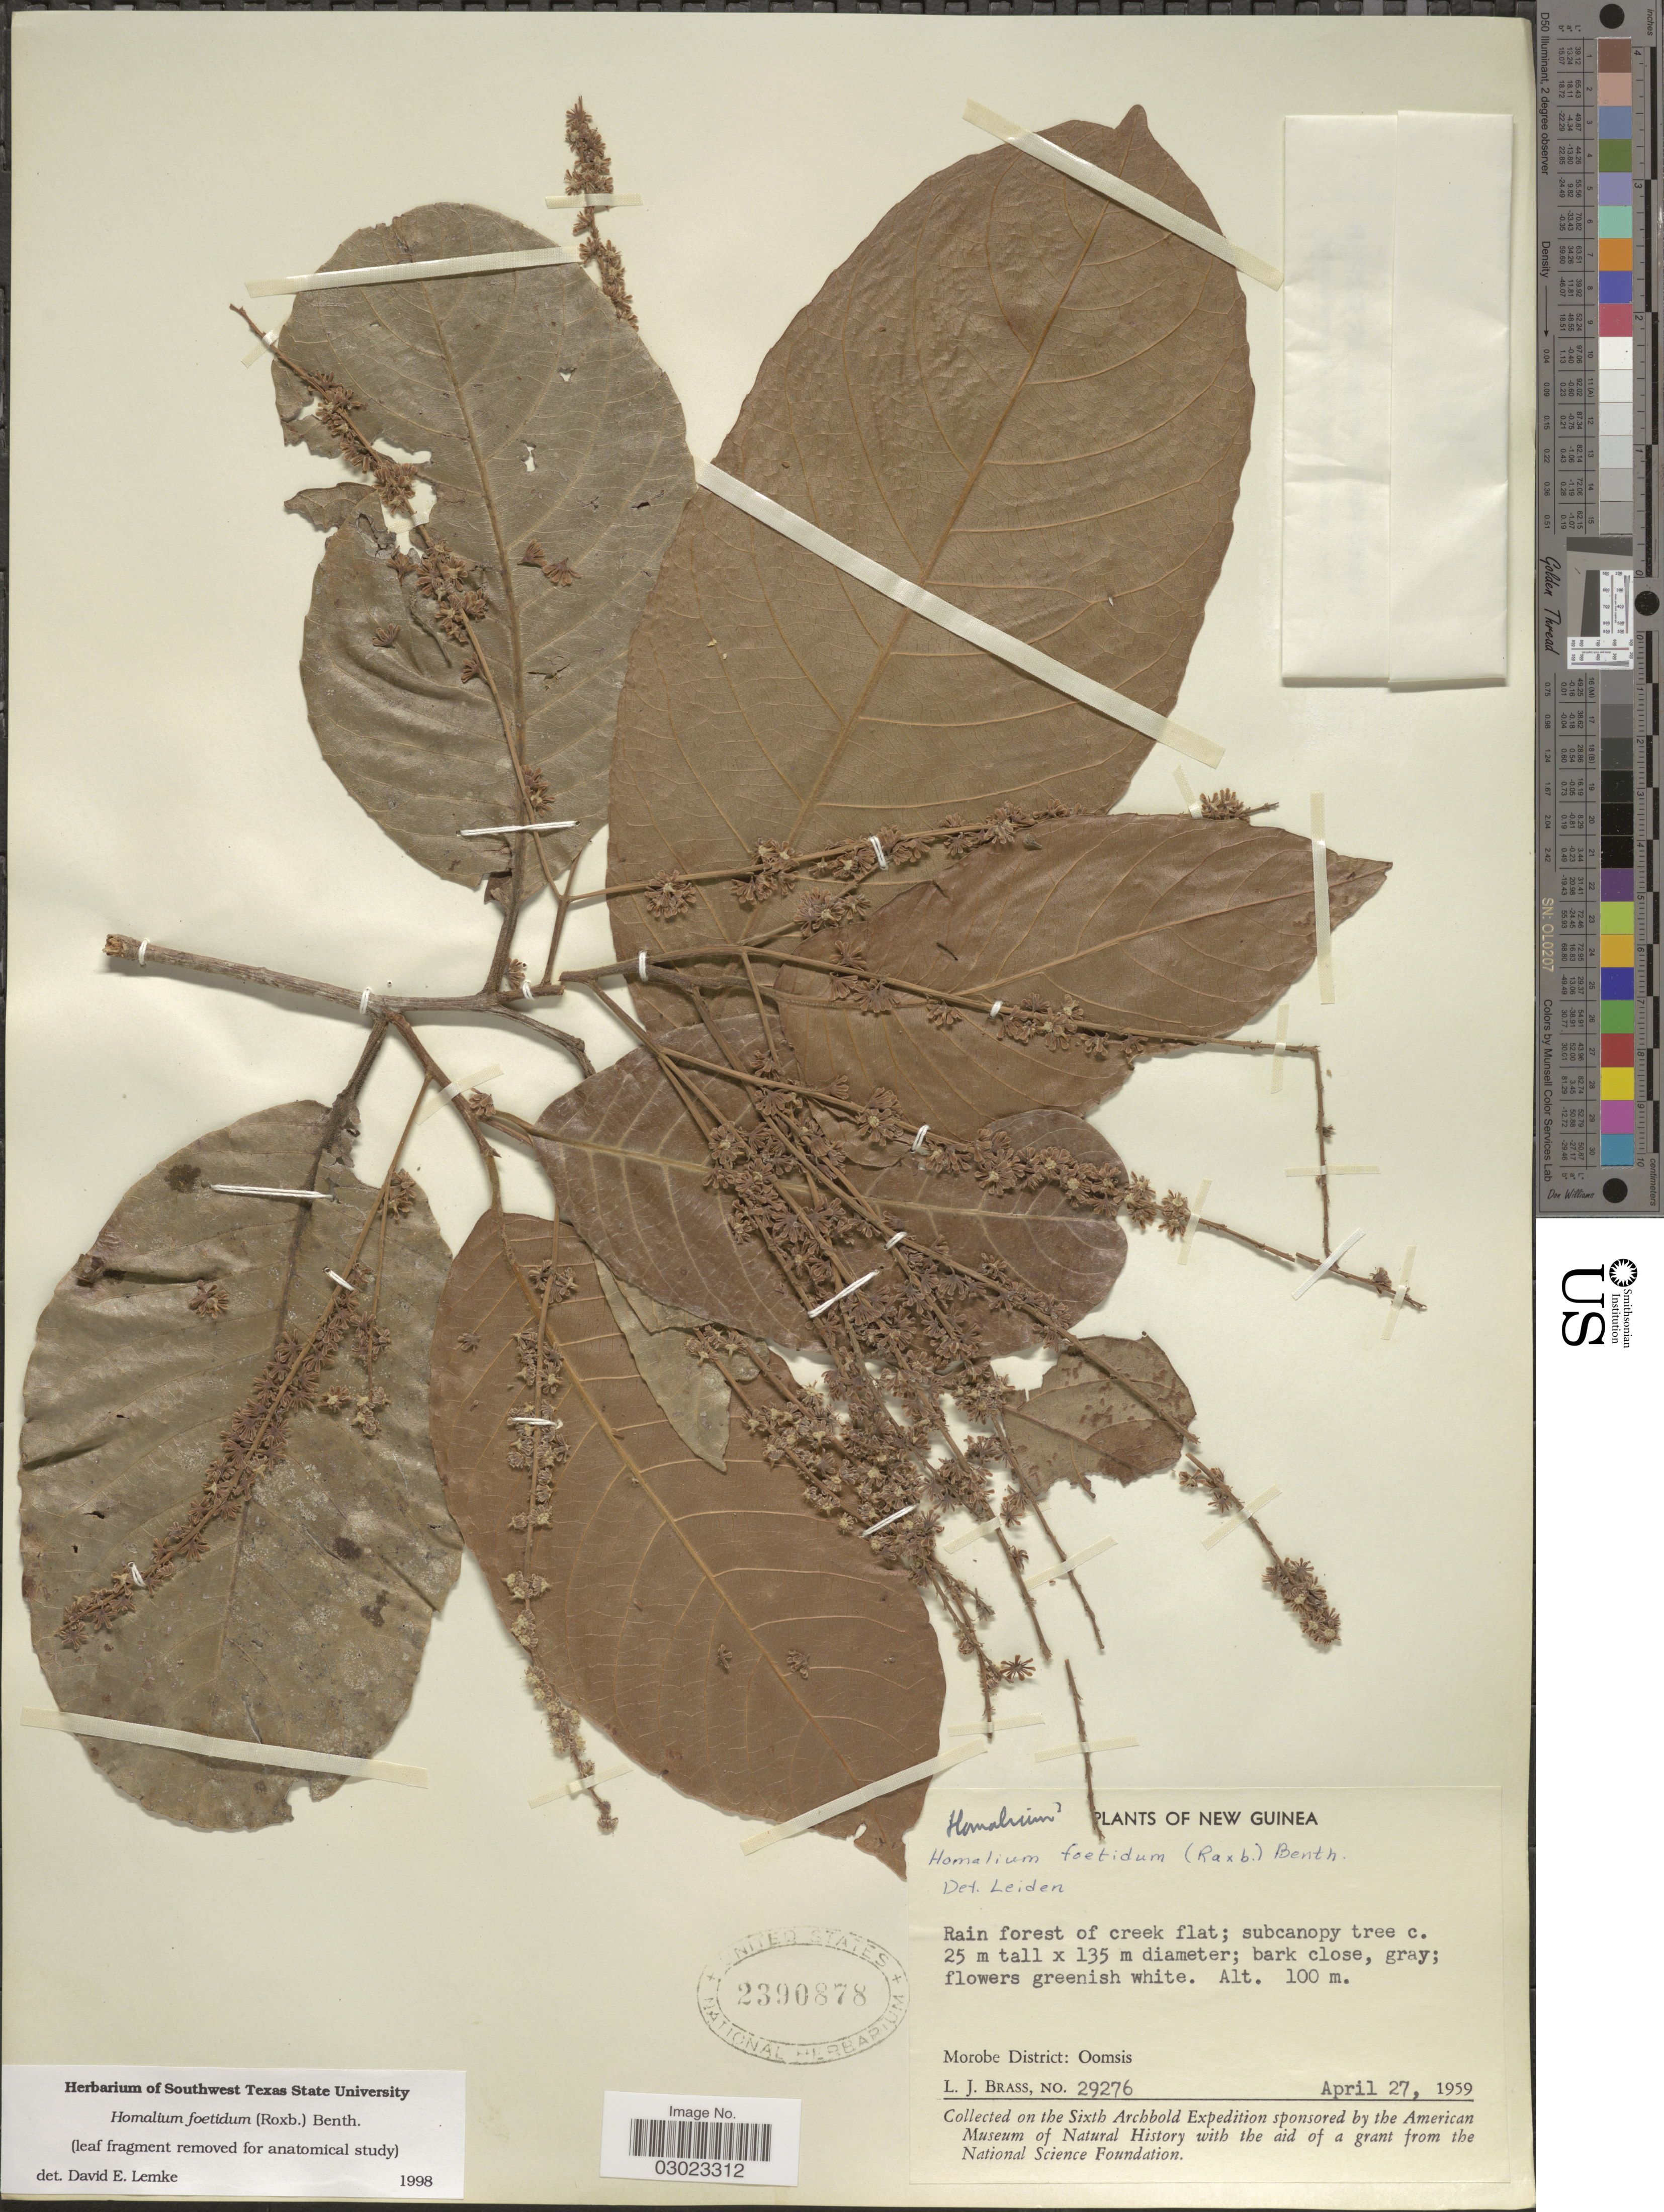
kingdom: Plantae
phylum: Tracheophyta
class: Magnoliopsida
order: Malpighiales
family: Salicaceae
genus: Homalium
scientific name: Homalium foetidum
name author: (Roxb.) Benth.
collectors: L. J. Brass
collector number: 29276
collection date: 1959-04-27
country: Papua New Guinea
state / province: Morobe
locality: New Guinea, Morobe District: Oomsis.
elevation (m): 100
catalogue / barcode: US 2390878